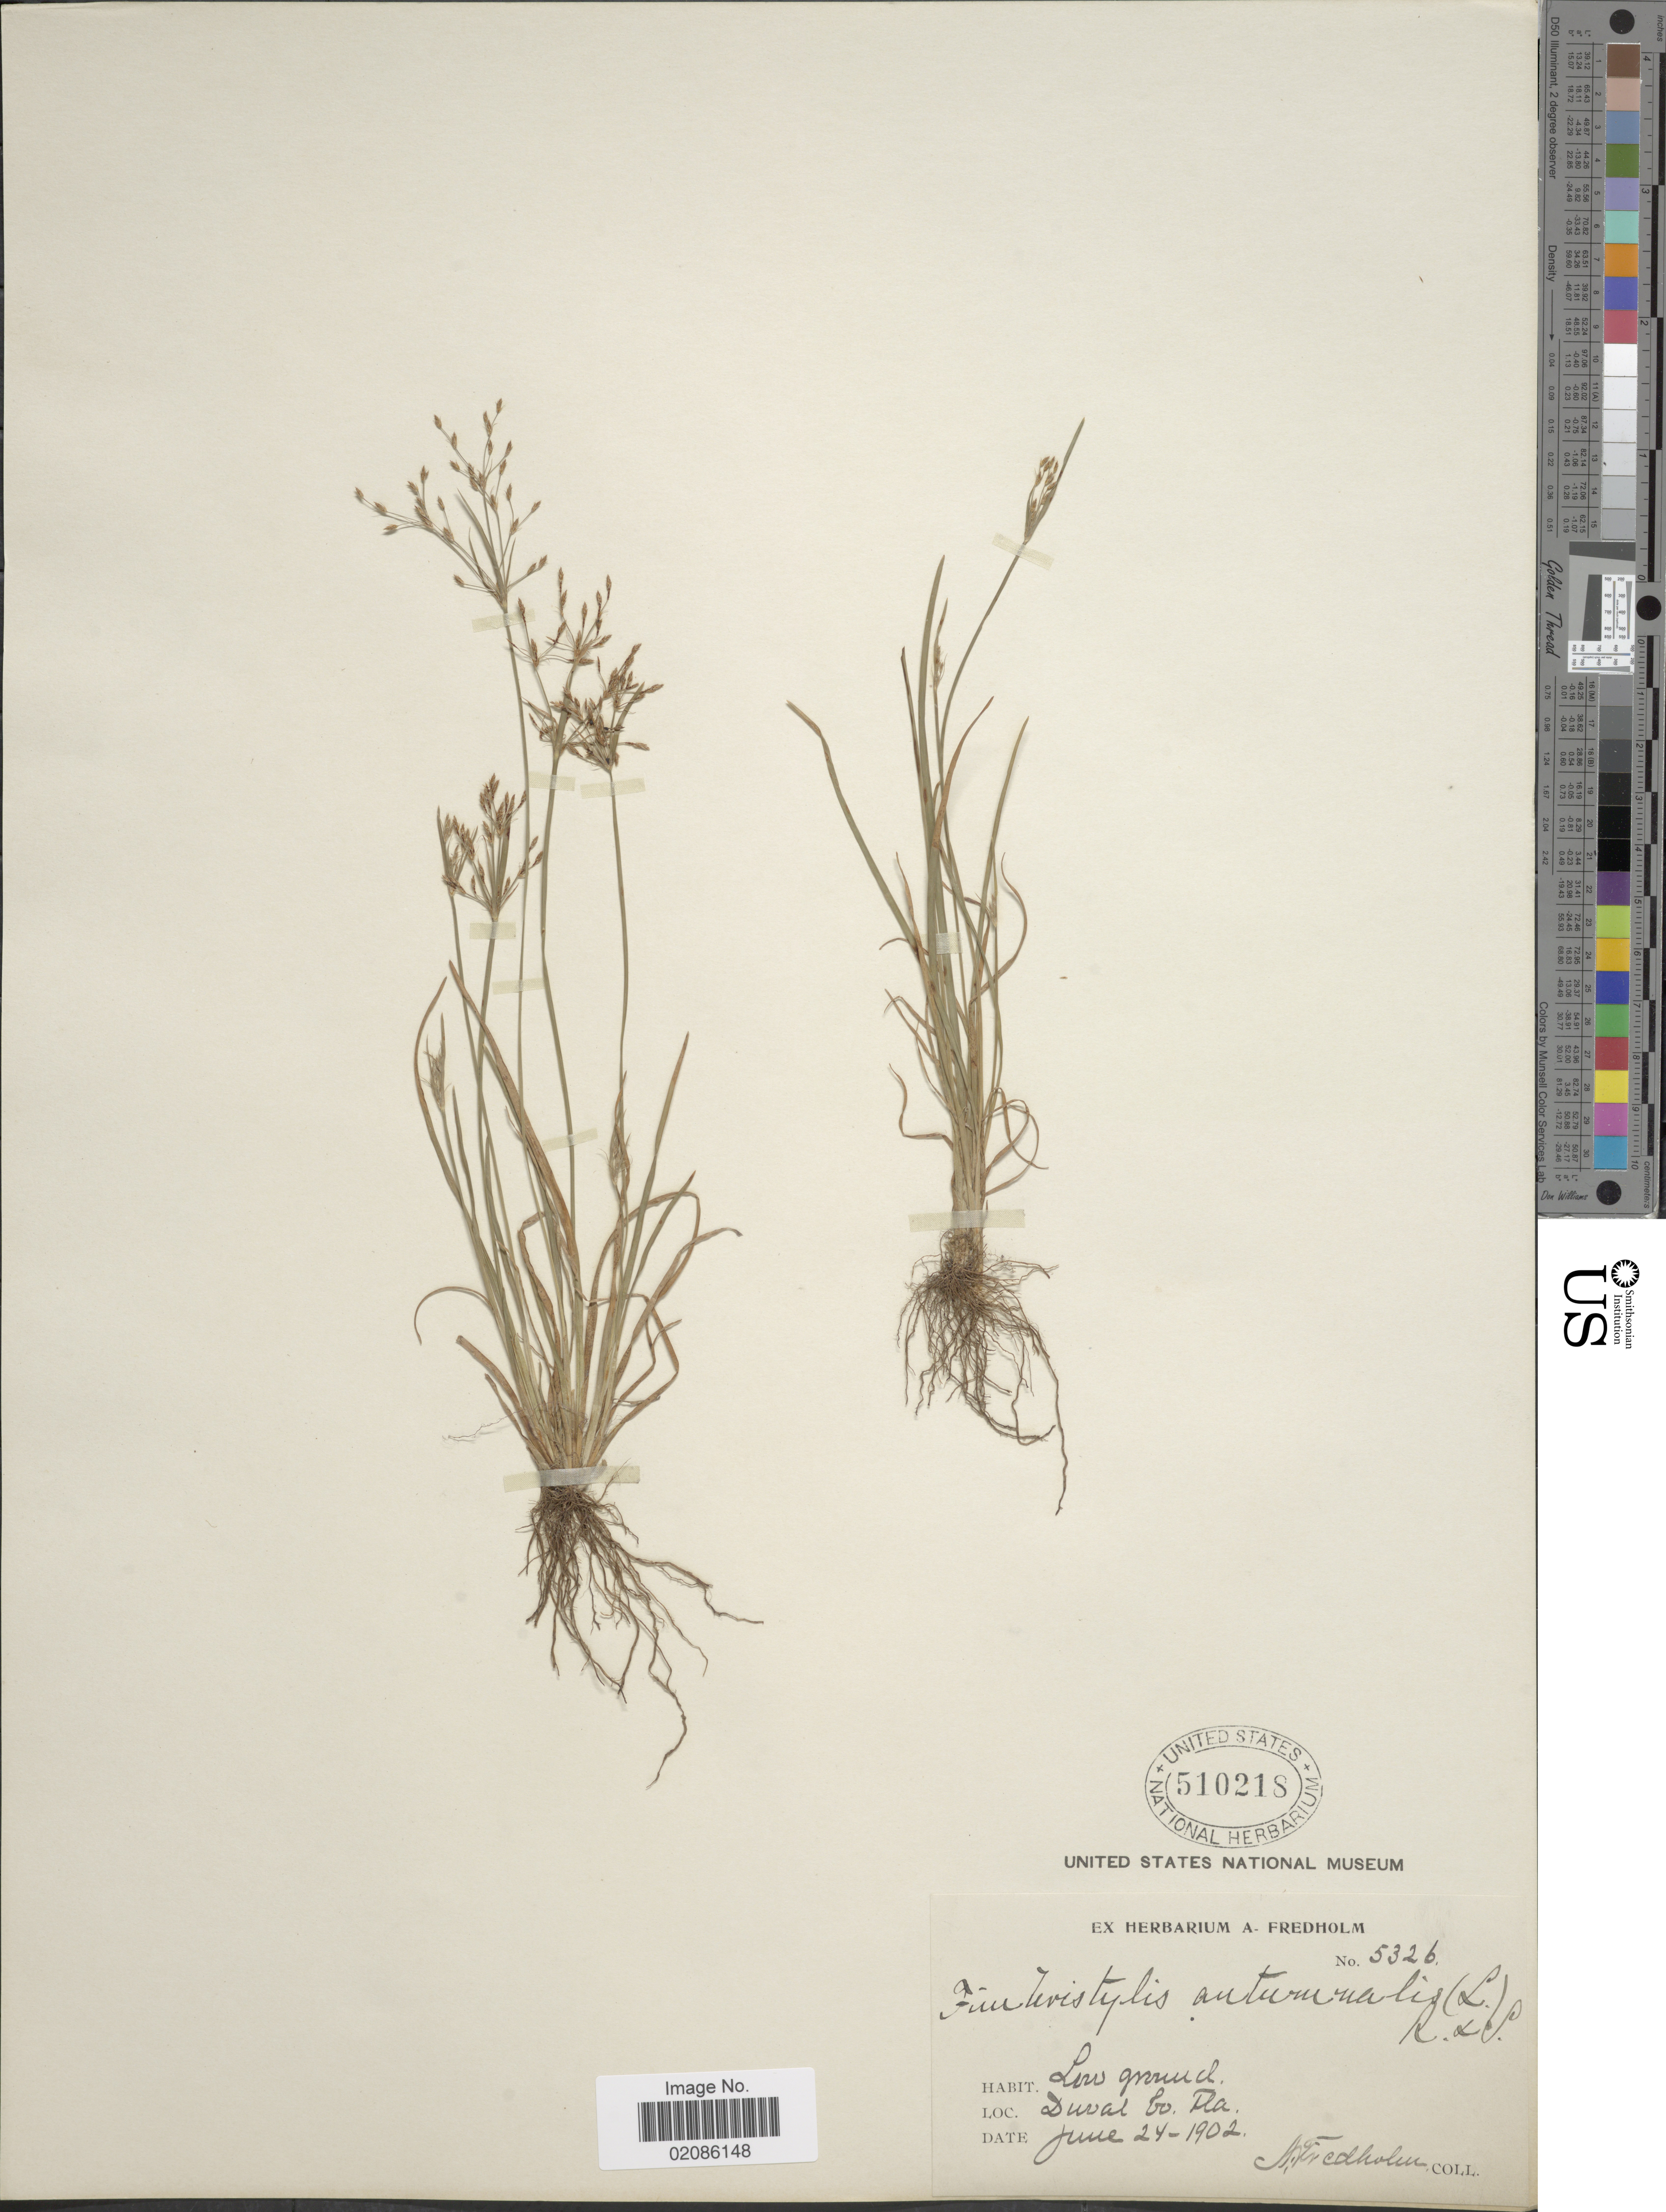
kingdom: Plantae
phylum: Tracheophyta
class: Liliopsida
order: Poales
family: Cyperaceae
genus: Fimbristylis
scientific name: Fimbristylis autumnalis (L.) Roem. & Schult.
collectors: A. Fredholm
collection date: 1902-06-24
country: United States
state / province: Florida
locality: Duval Co.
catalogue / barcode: US 510218